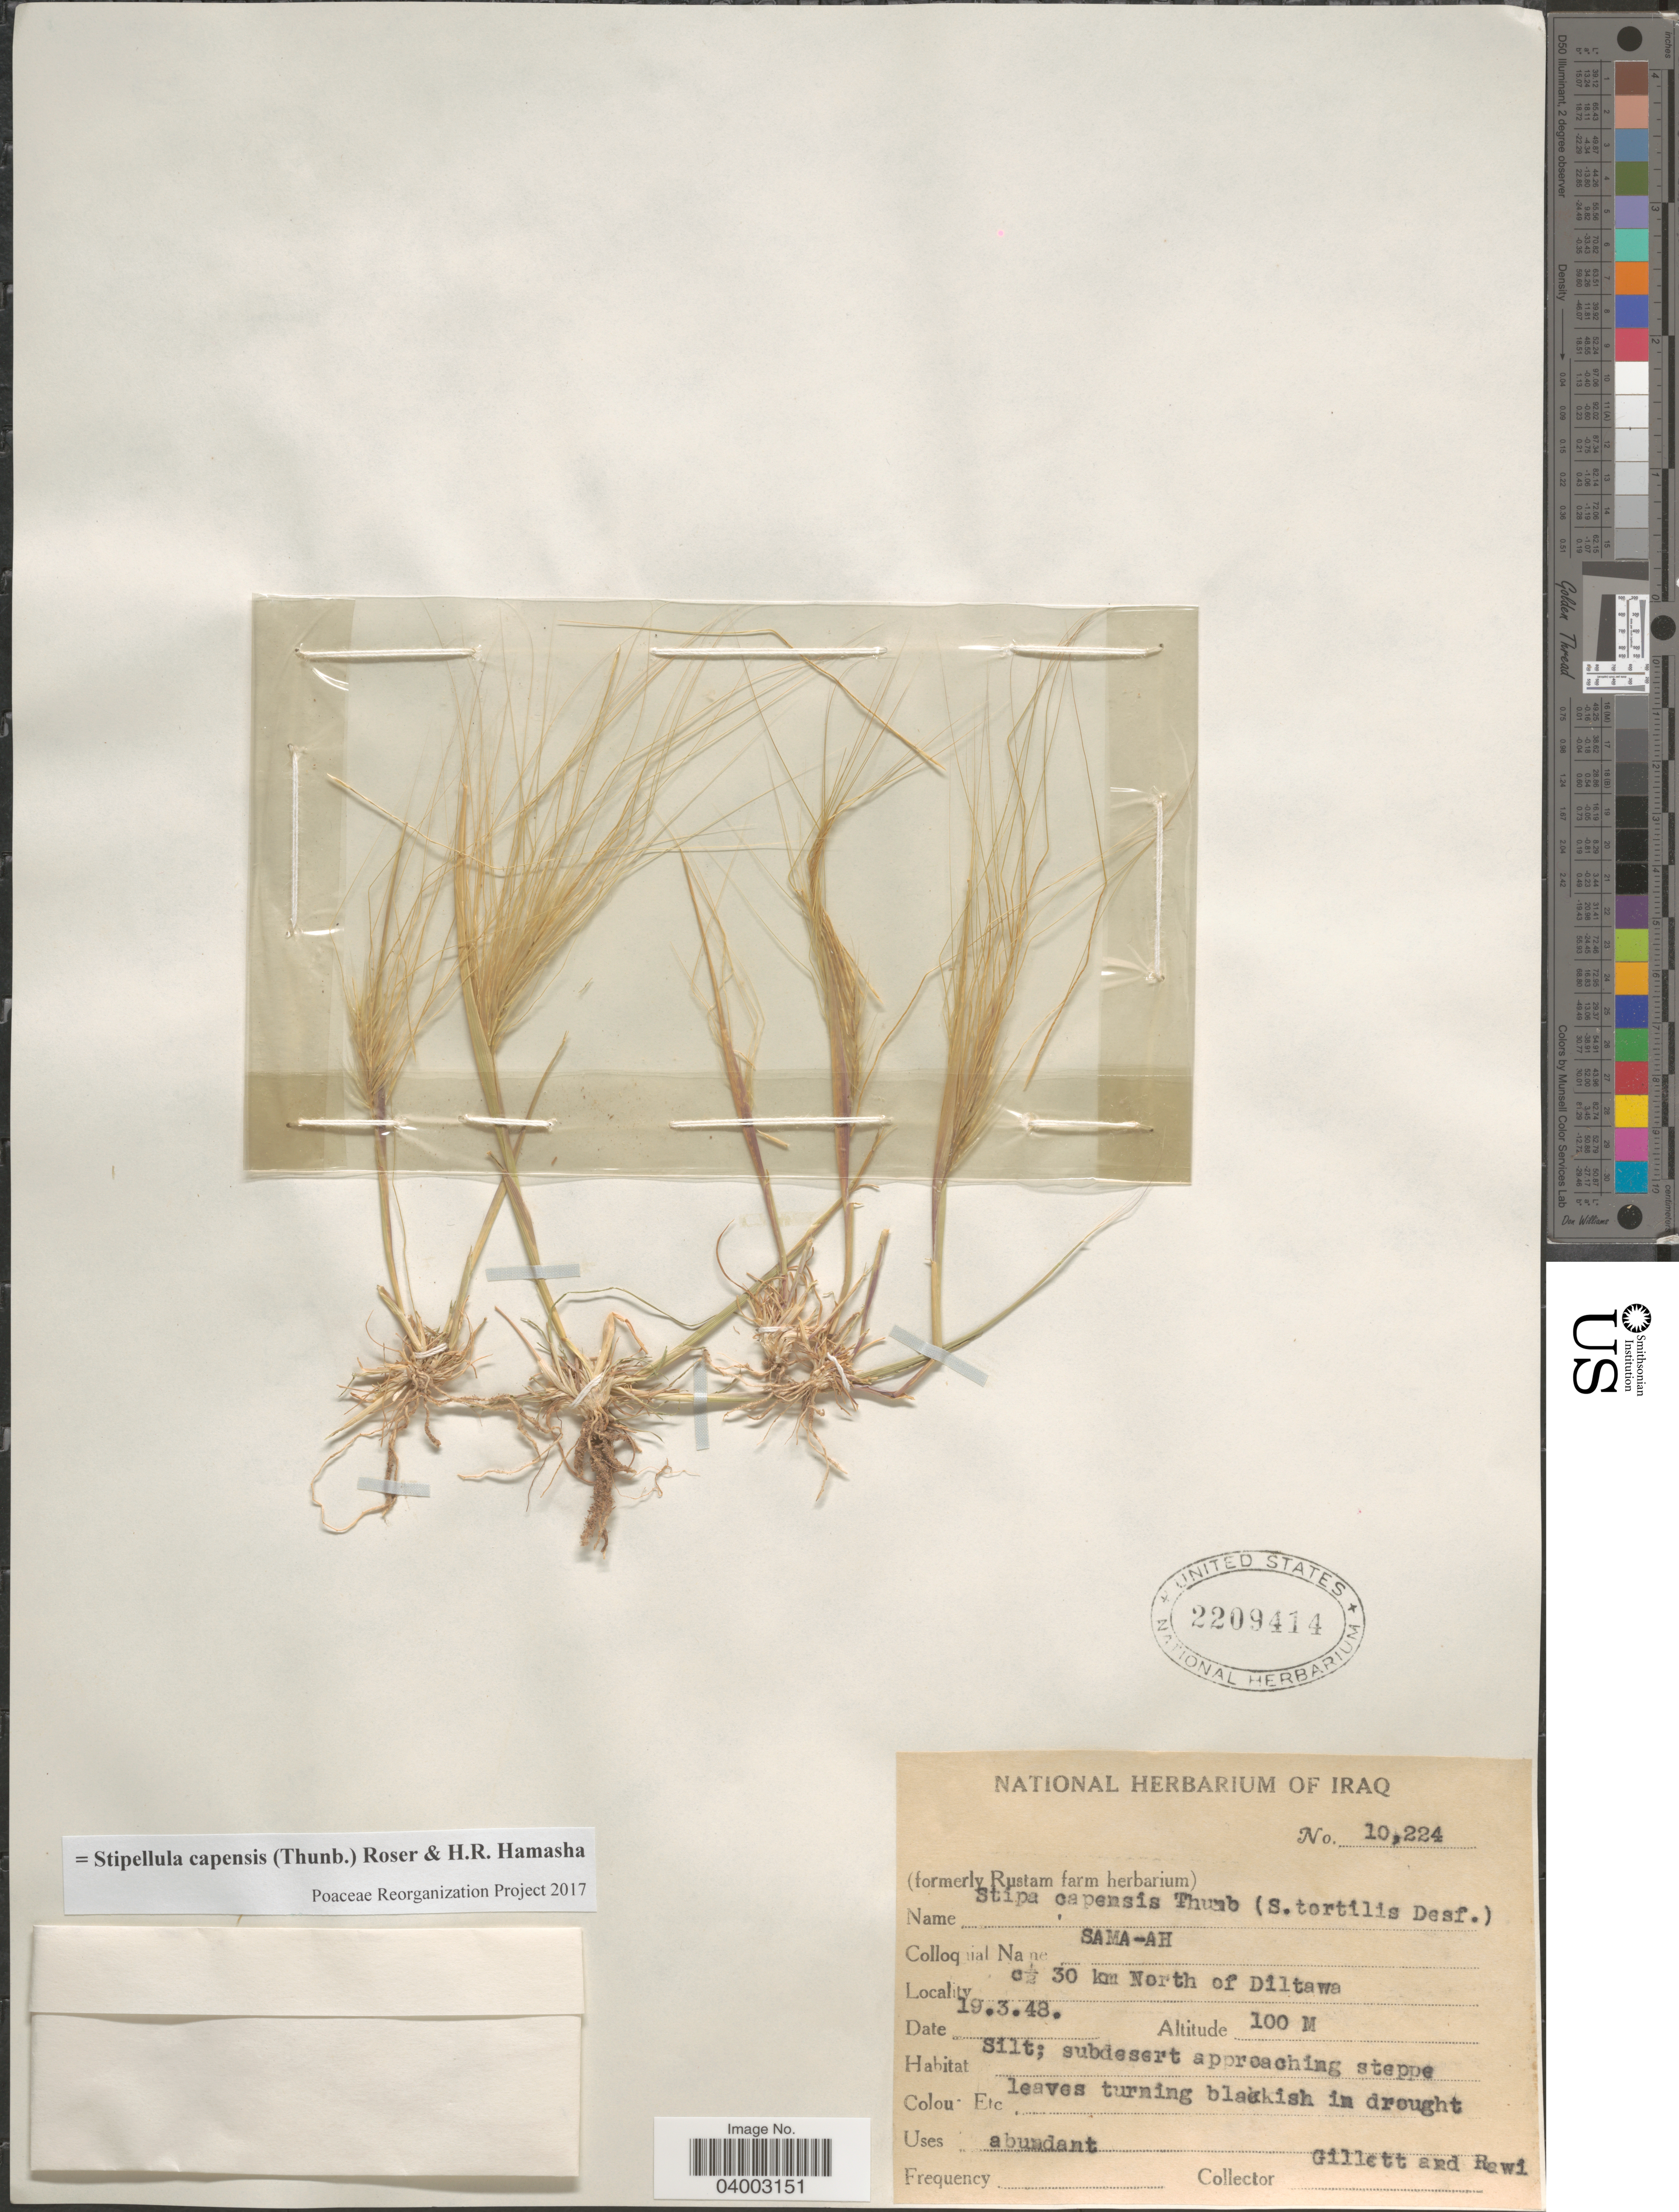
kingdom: Plantae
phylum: Tracheophyta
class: Liliopsida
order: Poales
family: Poaceae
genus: Stipellula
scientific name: Stipellula capensis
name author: (Thunb.) Röser & H. R. Hamasha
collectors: Gillett, -- & -. Rawi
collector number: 10224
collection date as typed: Transcribed d/m/y: 19/3/48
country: Iraq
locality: C½ 30 km North of Diltawa.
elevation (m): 100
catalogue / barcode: US 2209414